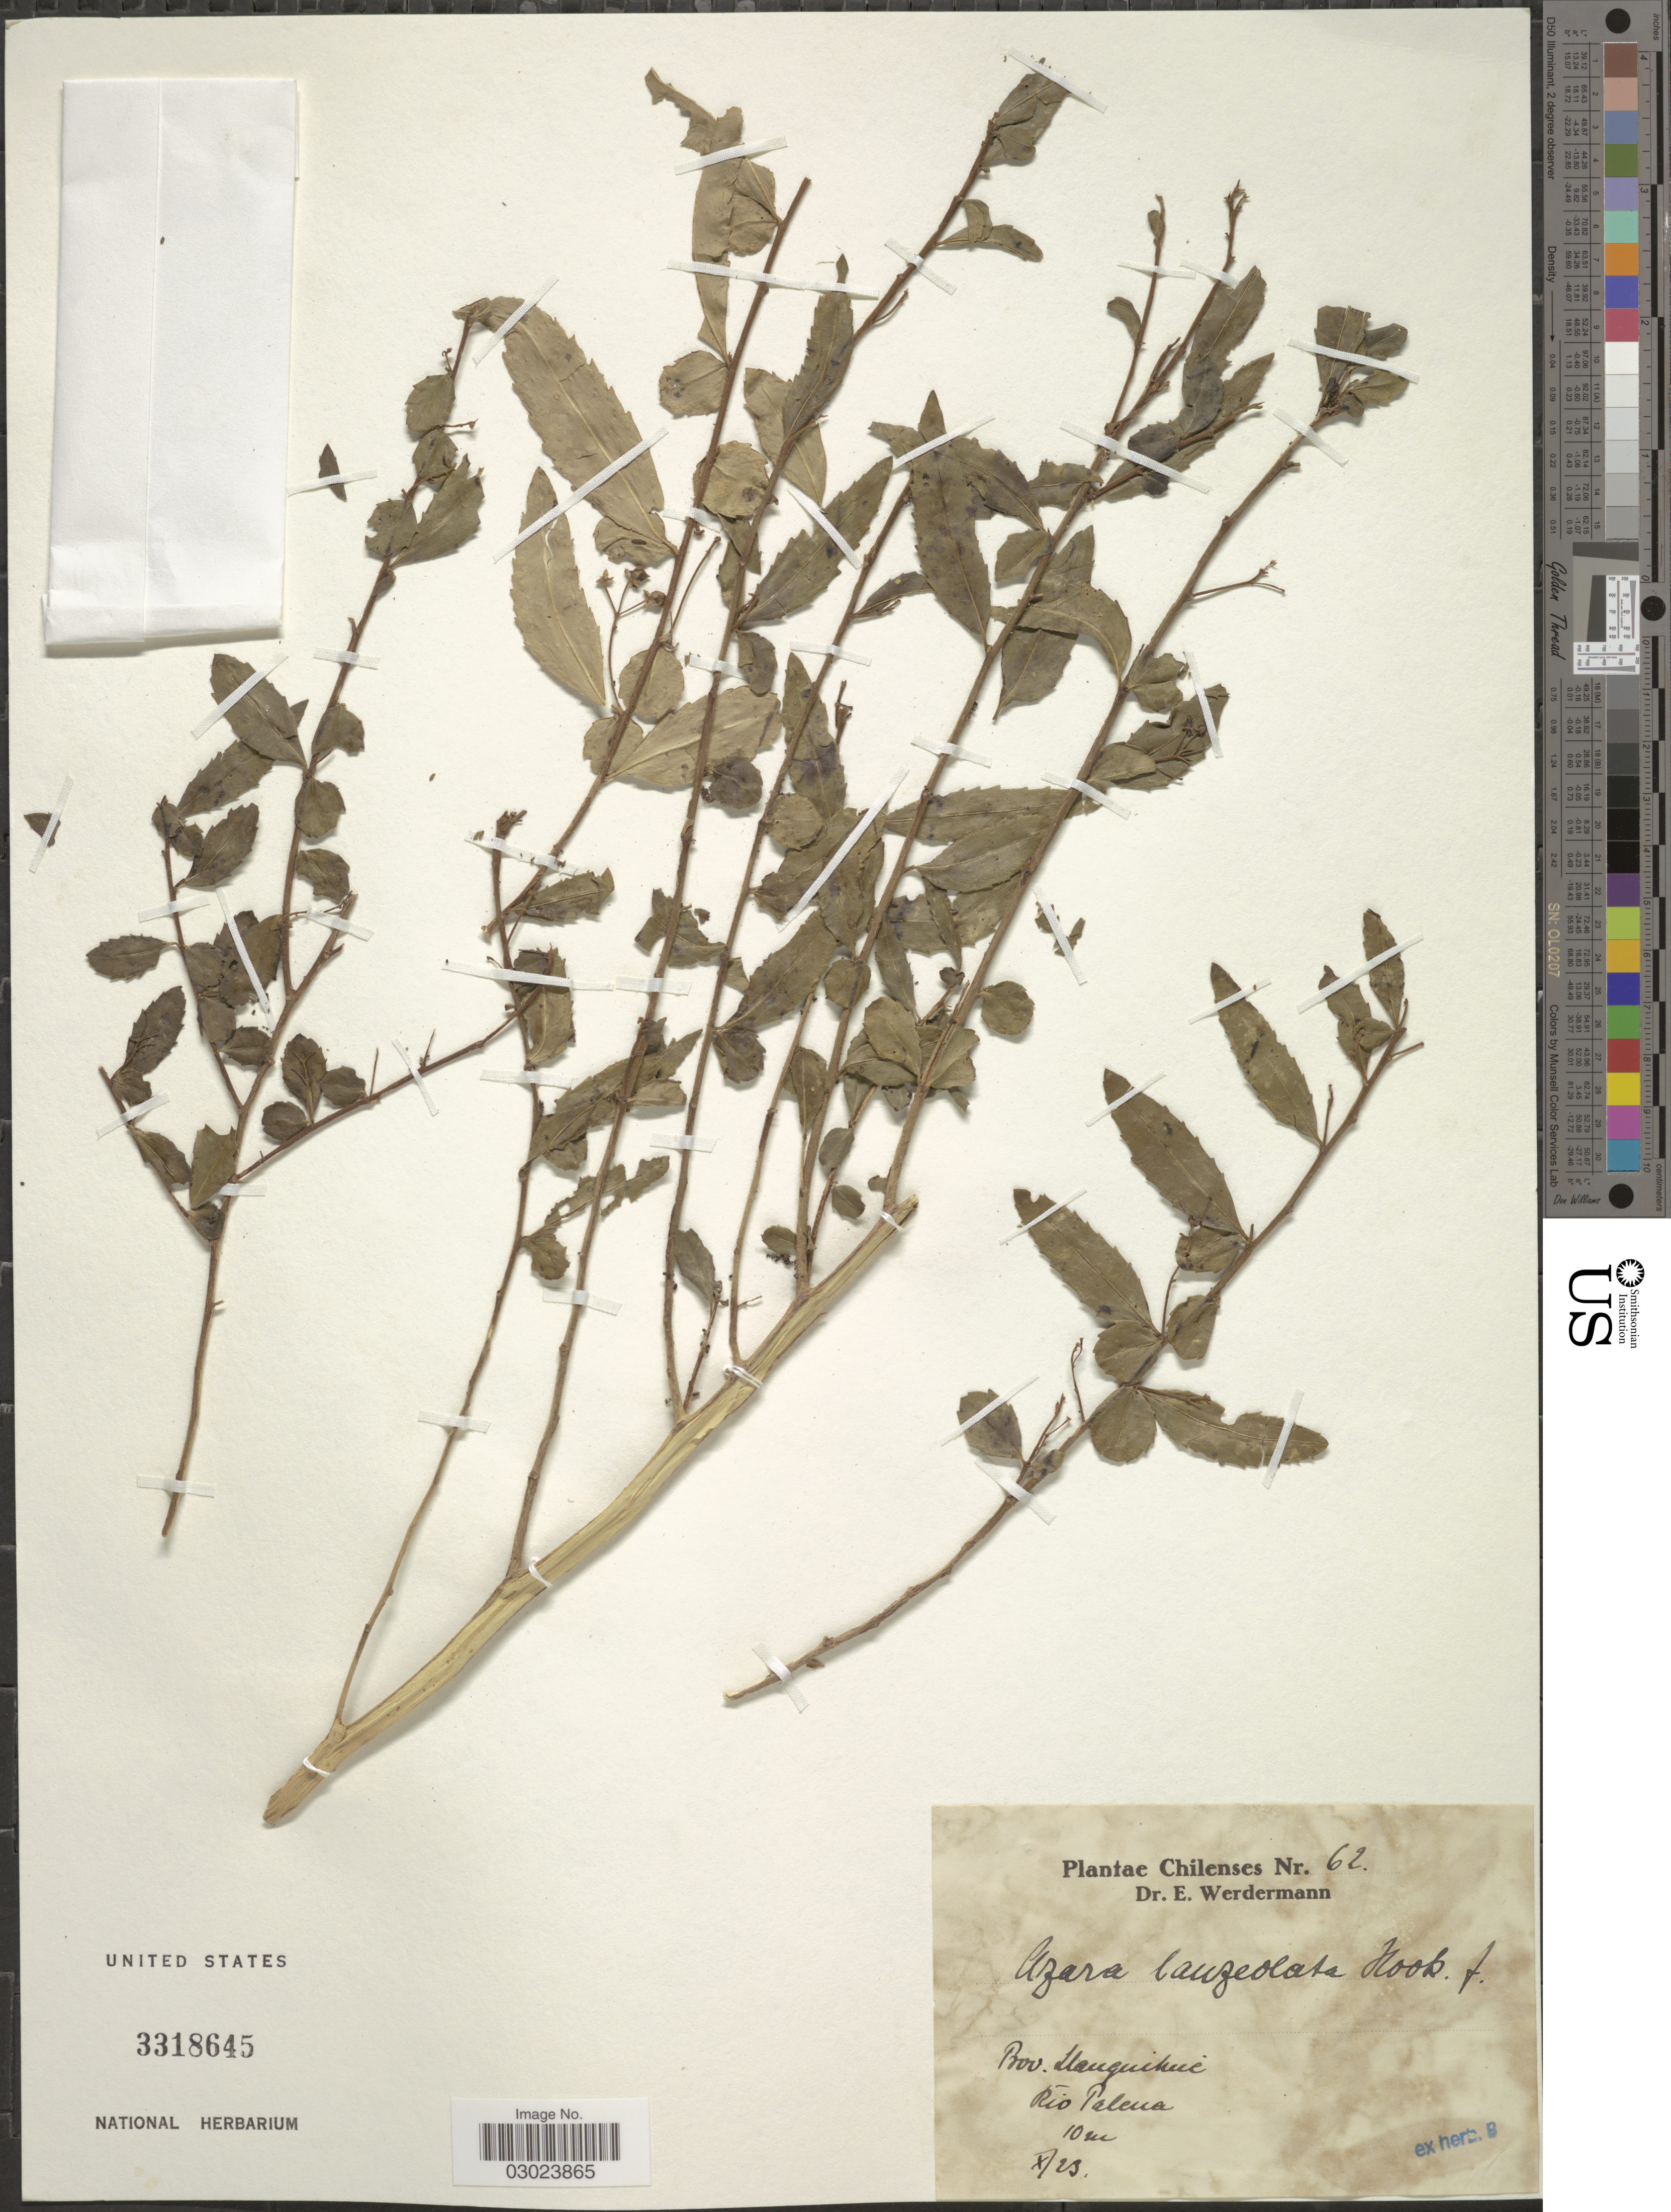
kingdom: Plantae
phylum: Tracheophyta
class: Magnoliopsida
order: Malpighiales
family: Salicaceae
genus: Azara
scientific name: Azara lanceolata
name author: Hook. f.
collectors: E. Werdermann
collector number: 62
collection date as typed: Transcribed d/m/y: /10/23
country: Chile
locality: Prov. Llanquihue.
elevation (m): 10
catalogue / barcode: US 3318645